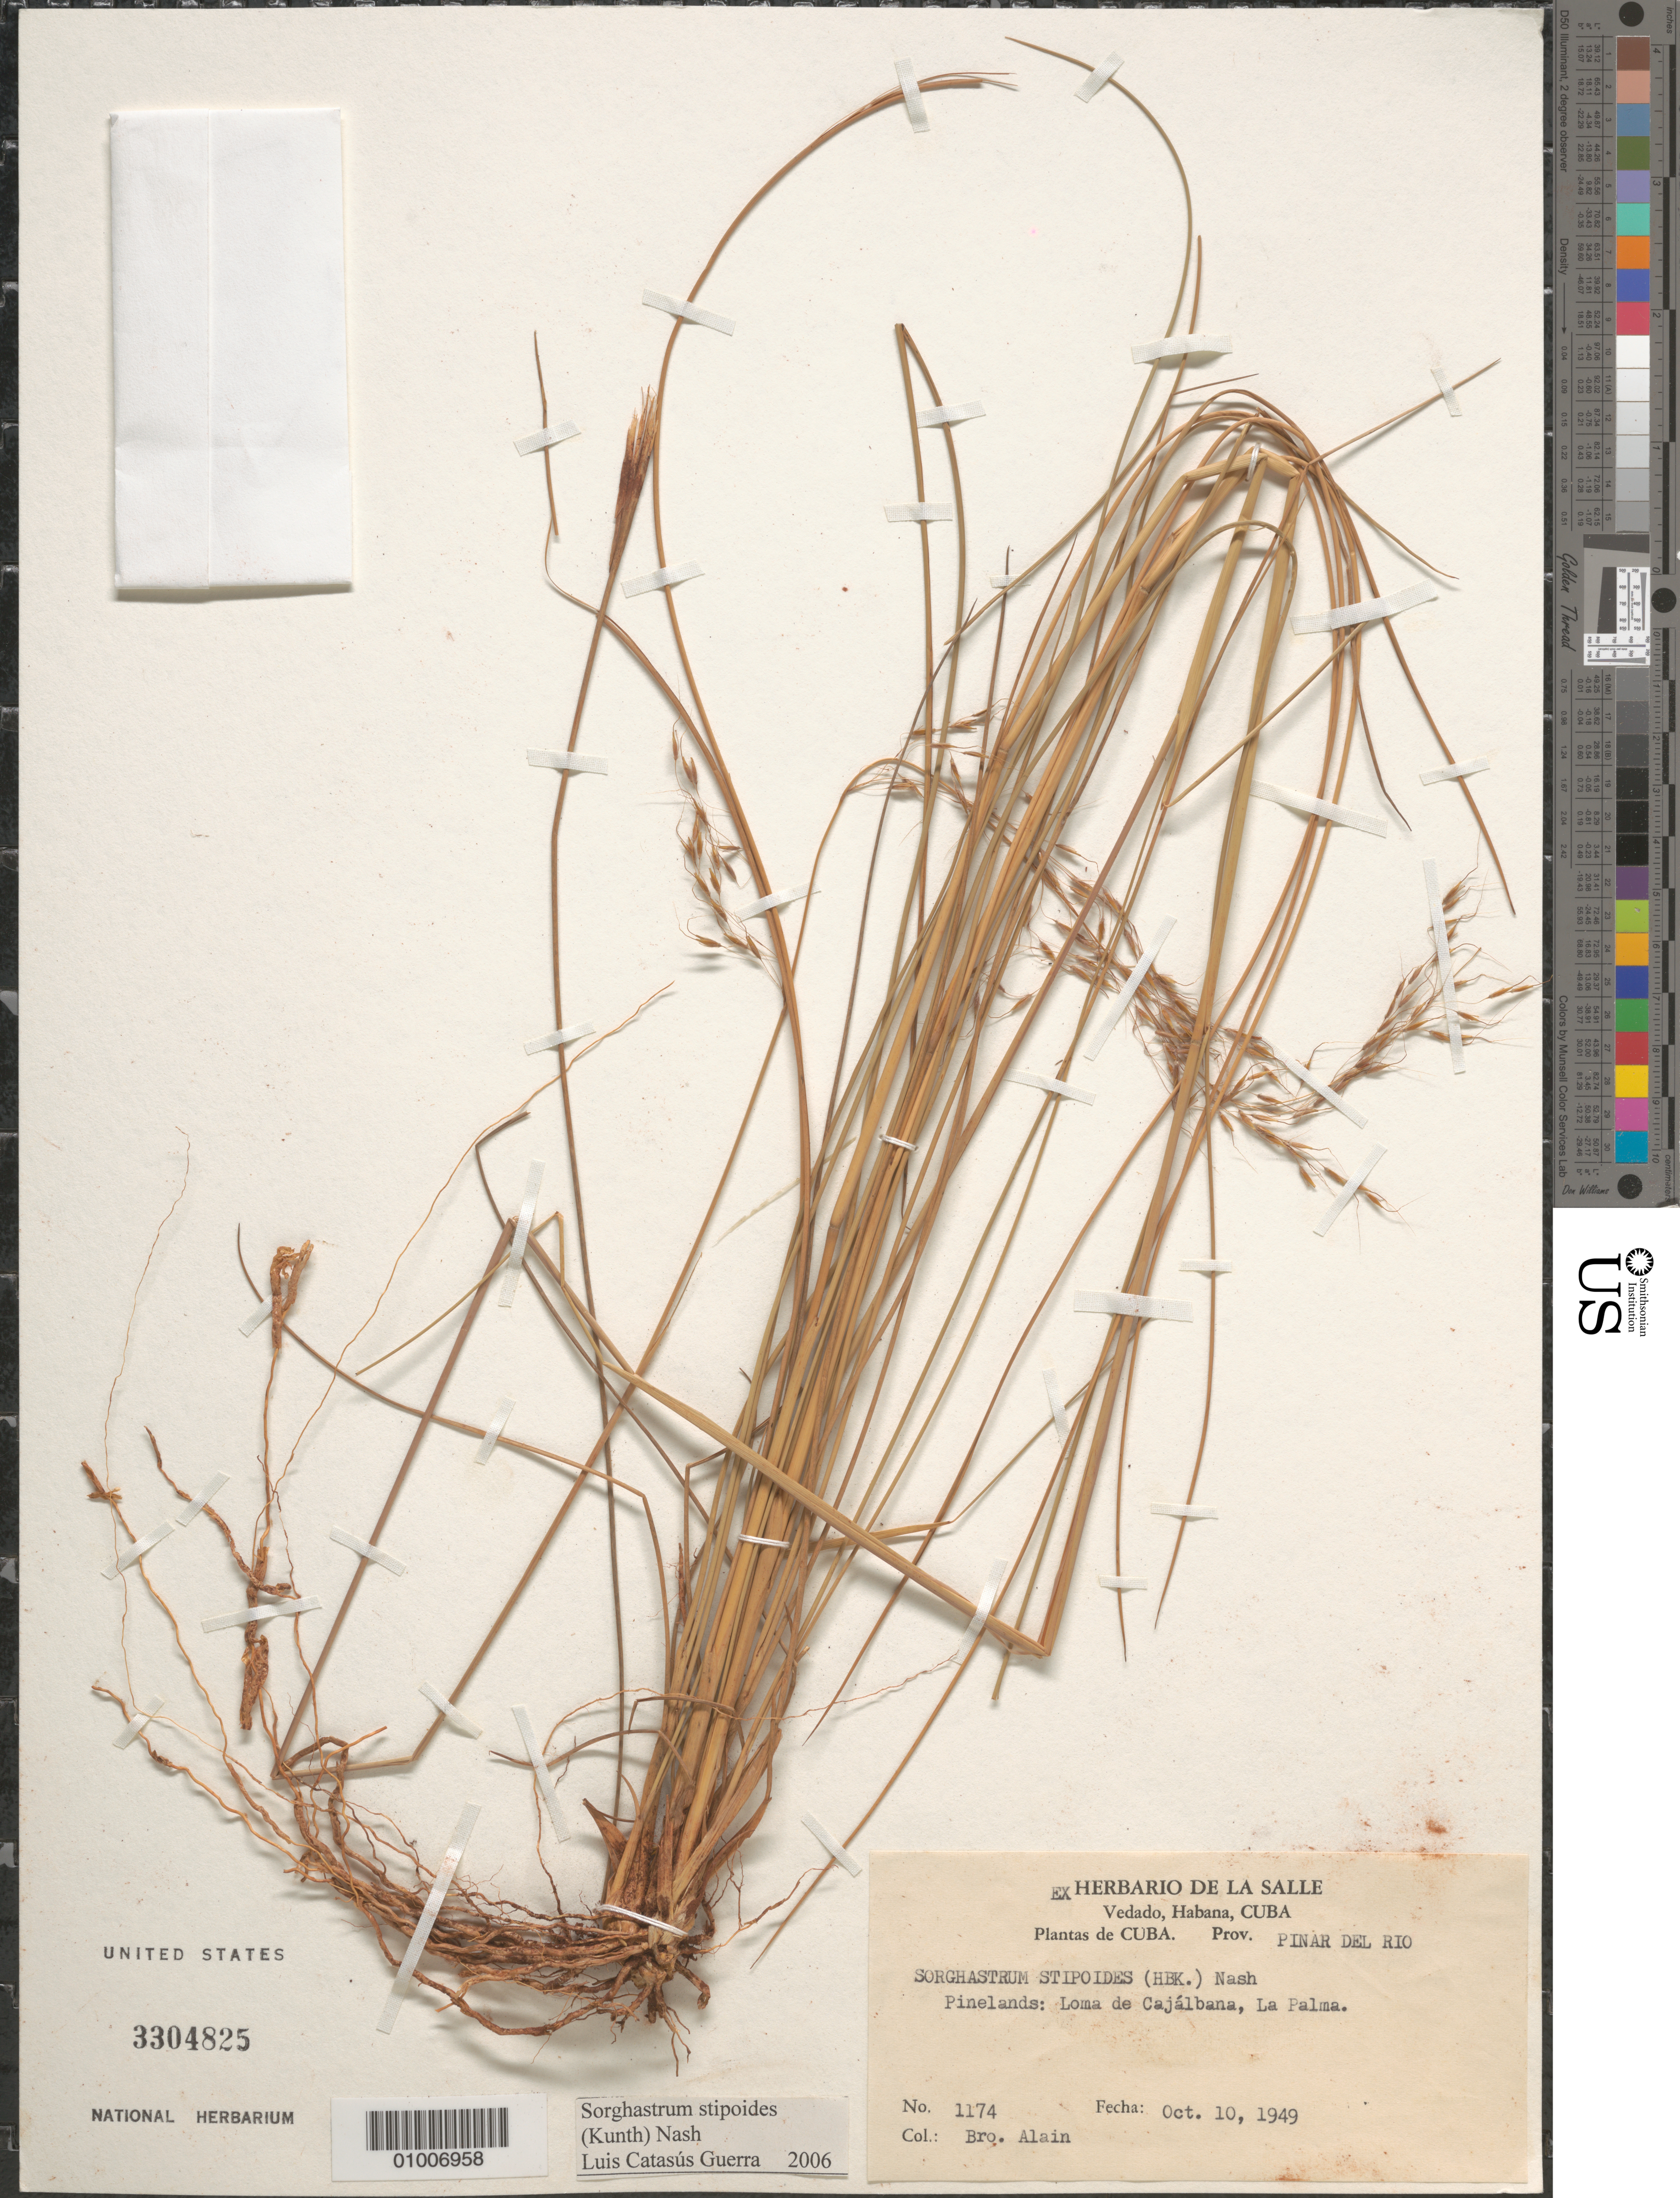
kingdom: Plantae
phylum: Tracheophyta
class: Liliopsida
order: Poales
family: Poaceae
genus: Sorghastrum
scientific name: Sorghastrum stipoides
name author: (Kunth) Nash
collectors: A. H. Liogier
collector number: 1174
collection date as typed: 10 Oct 1949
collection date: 1949-10-10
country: Cuba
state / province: Pinar del Rio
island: Cuba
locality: Pinelands: Loma de Cajalbana, La Palma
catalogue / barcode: US 3304825